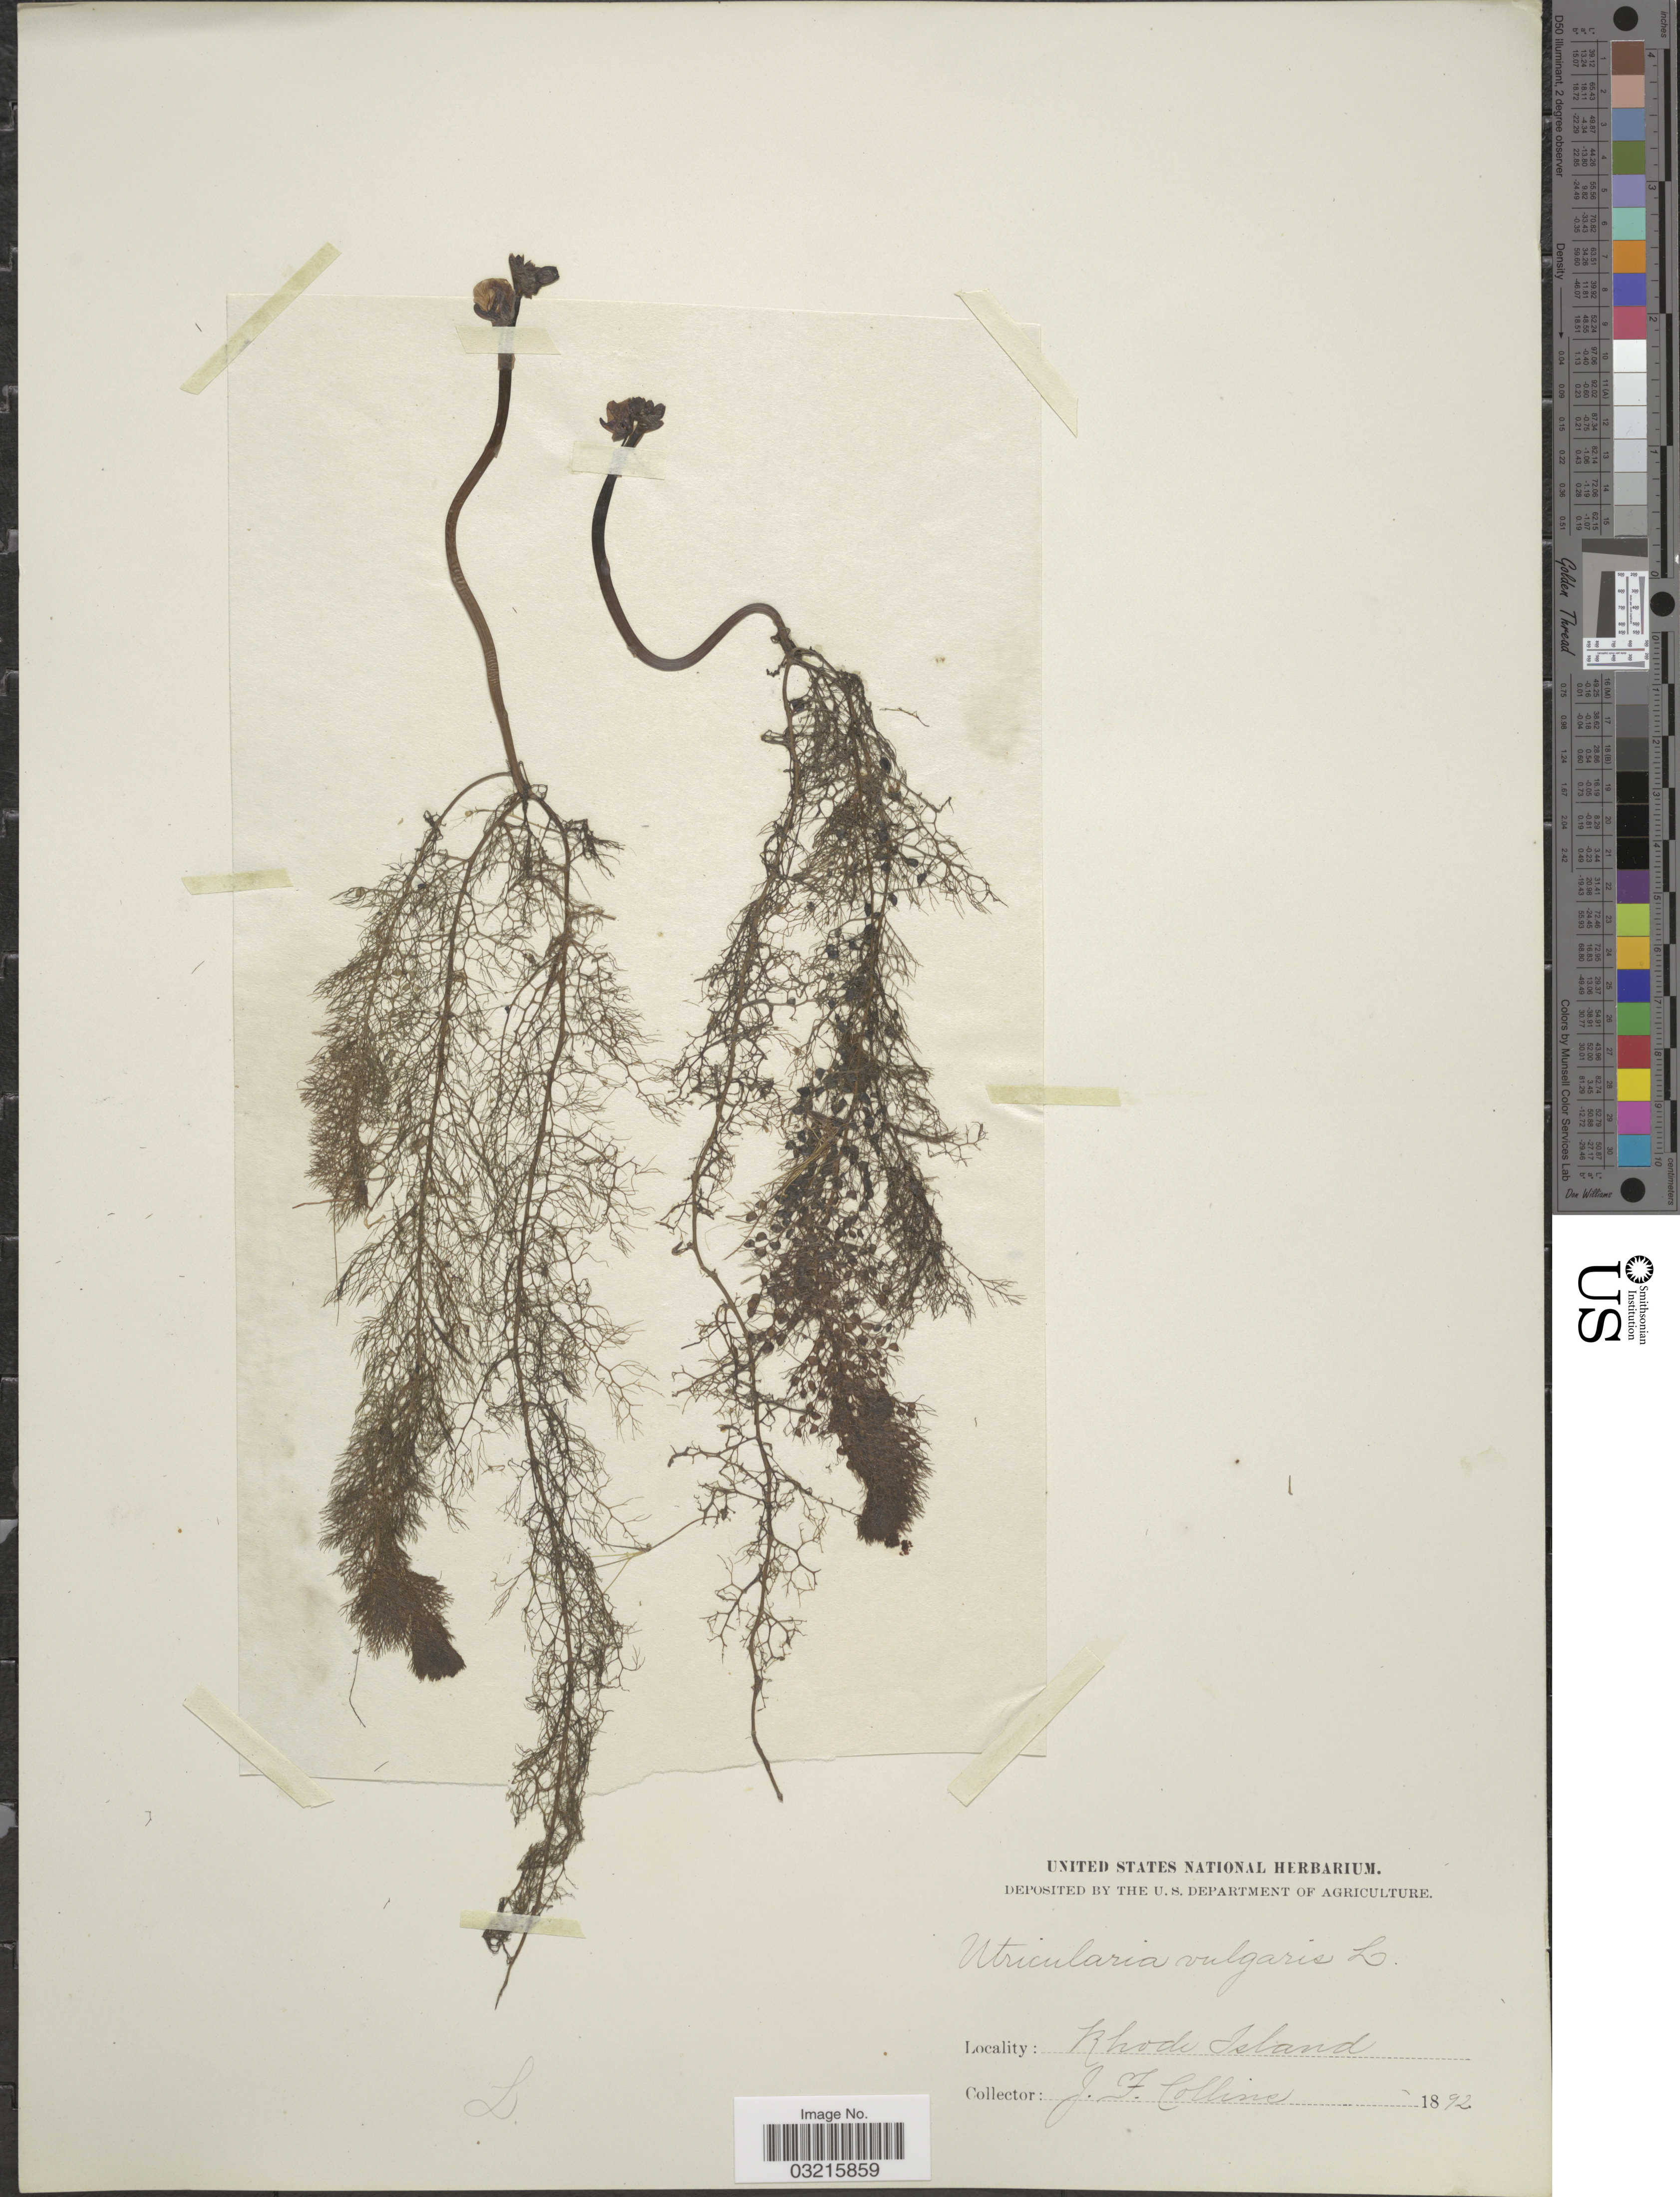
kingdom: Plantae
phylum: Tracheophyta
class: Magnoliopsida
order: Lamiales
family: Lentibulariaceae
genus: Utricularia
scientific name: Utricularia vulgaris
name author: L.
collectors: J. Collins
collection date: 1892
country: United States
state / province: Rhode Island